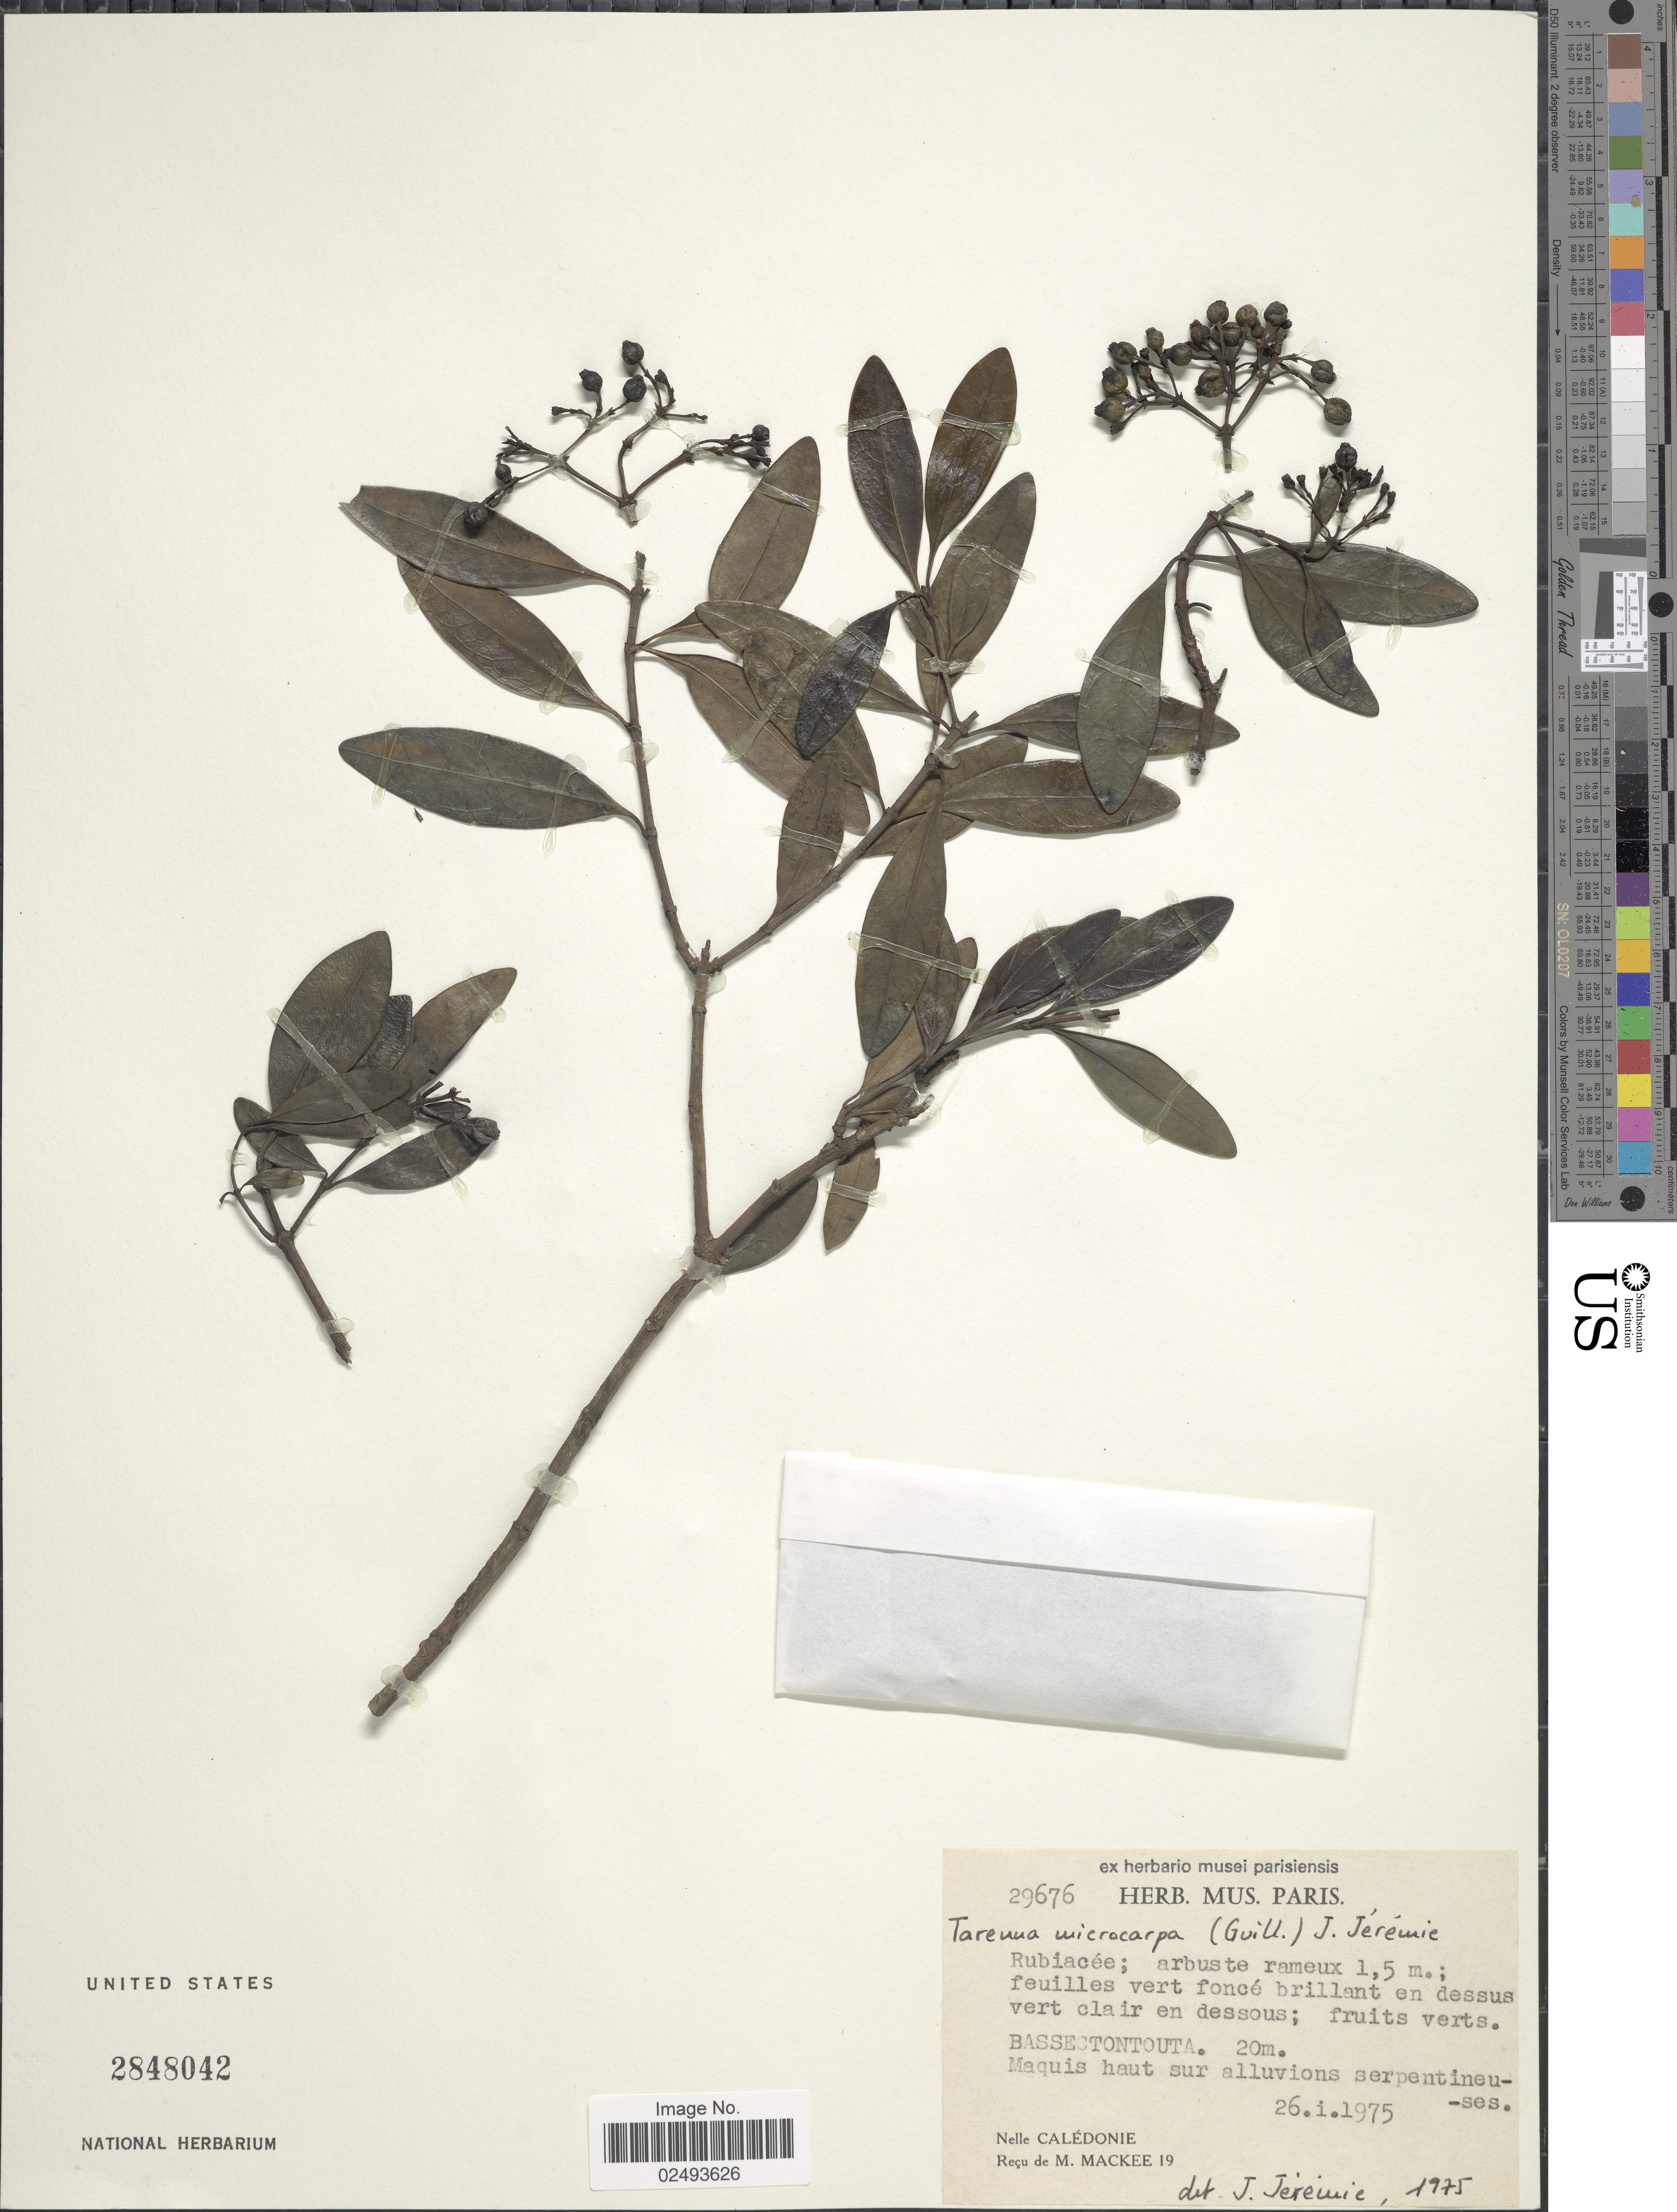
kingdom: Plantae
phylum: Tracheophyta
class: Magnoliopsida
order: Gentianales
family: Rubiaceae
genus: Tarenna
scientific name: Tarenna microcarpa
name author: (Guillaumin) Jérémie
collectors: M. Mackee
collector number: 19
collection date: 1975-01-26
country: New Caledonia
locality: Bassectontouta, Maquis haut sur alluvions serpentineuses, Nelle Caledonie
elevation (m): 20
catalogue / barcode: US 2848042